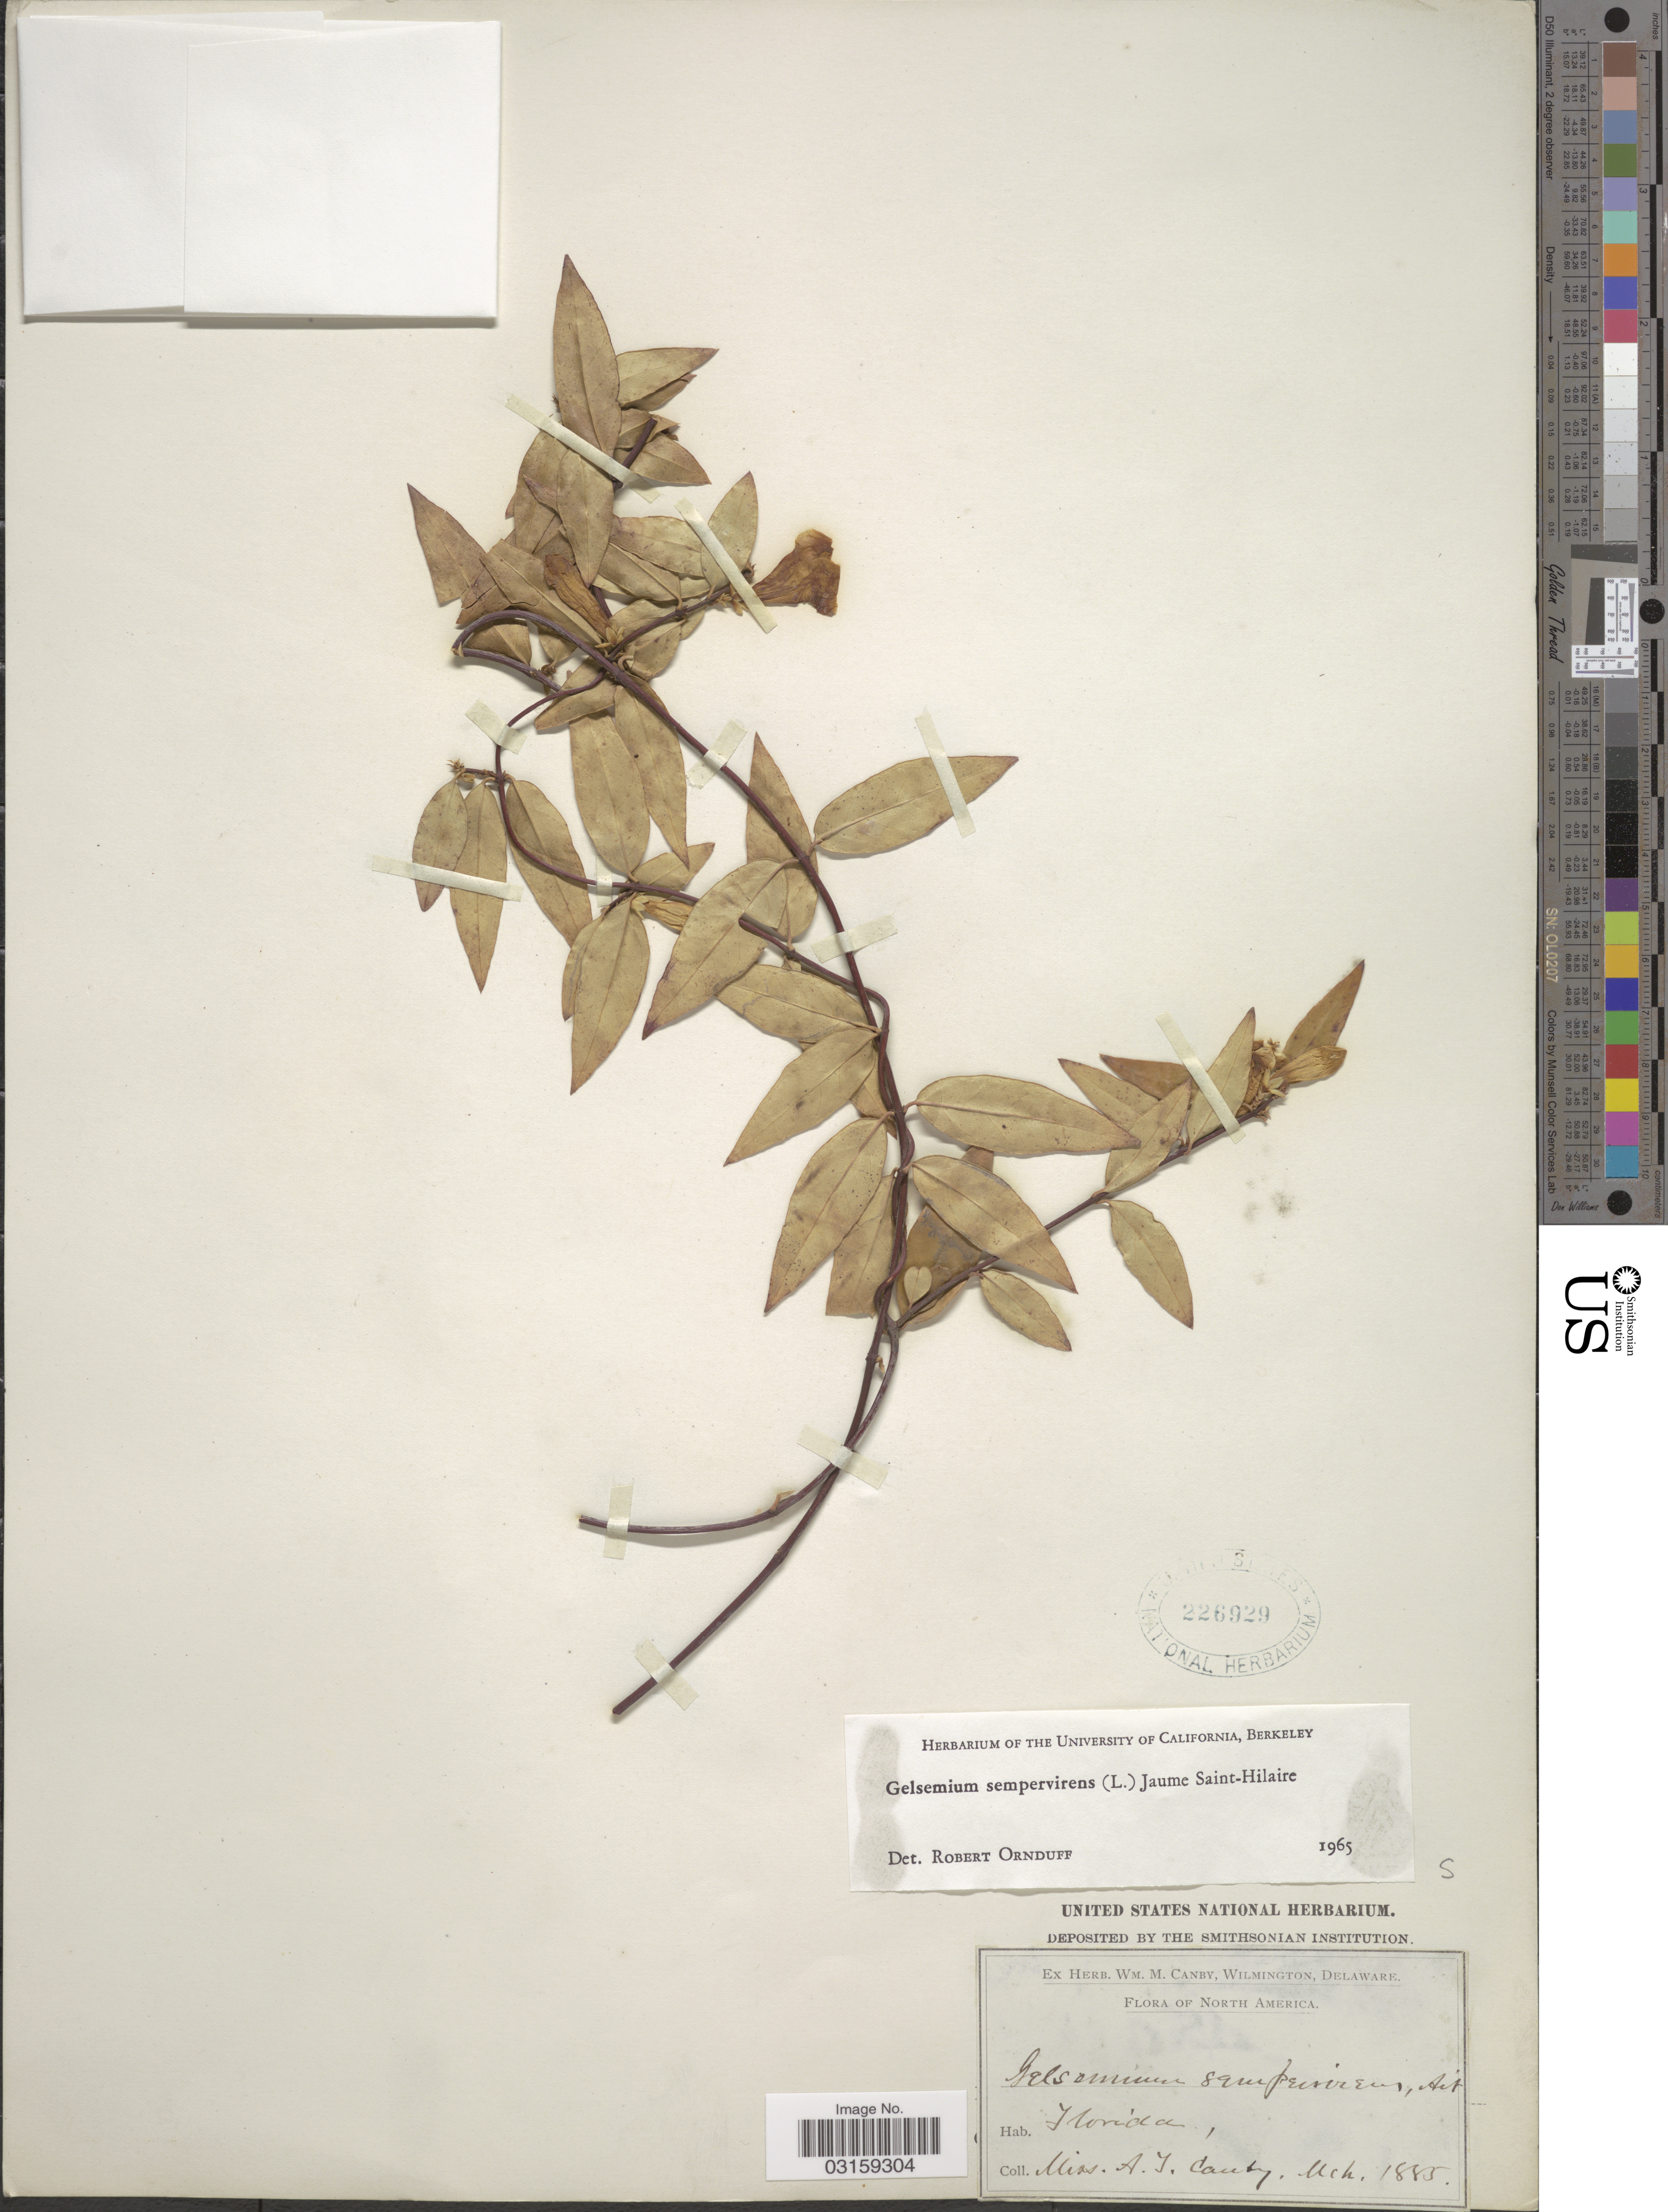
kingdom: Plantae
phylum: Tracheophyta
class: Magnoliopsida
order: Gentianales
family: Gelsemiaceae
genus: Gelsemium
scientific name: Gelsemium sempervirens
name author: (L.) J. St.-Hil.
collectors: A. Canby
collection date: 1885-03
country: United States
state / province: Florida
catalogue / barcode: US 226929